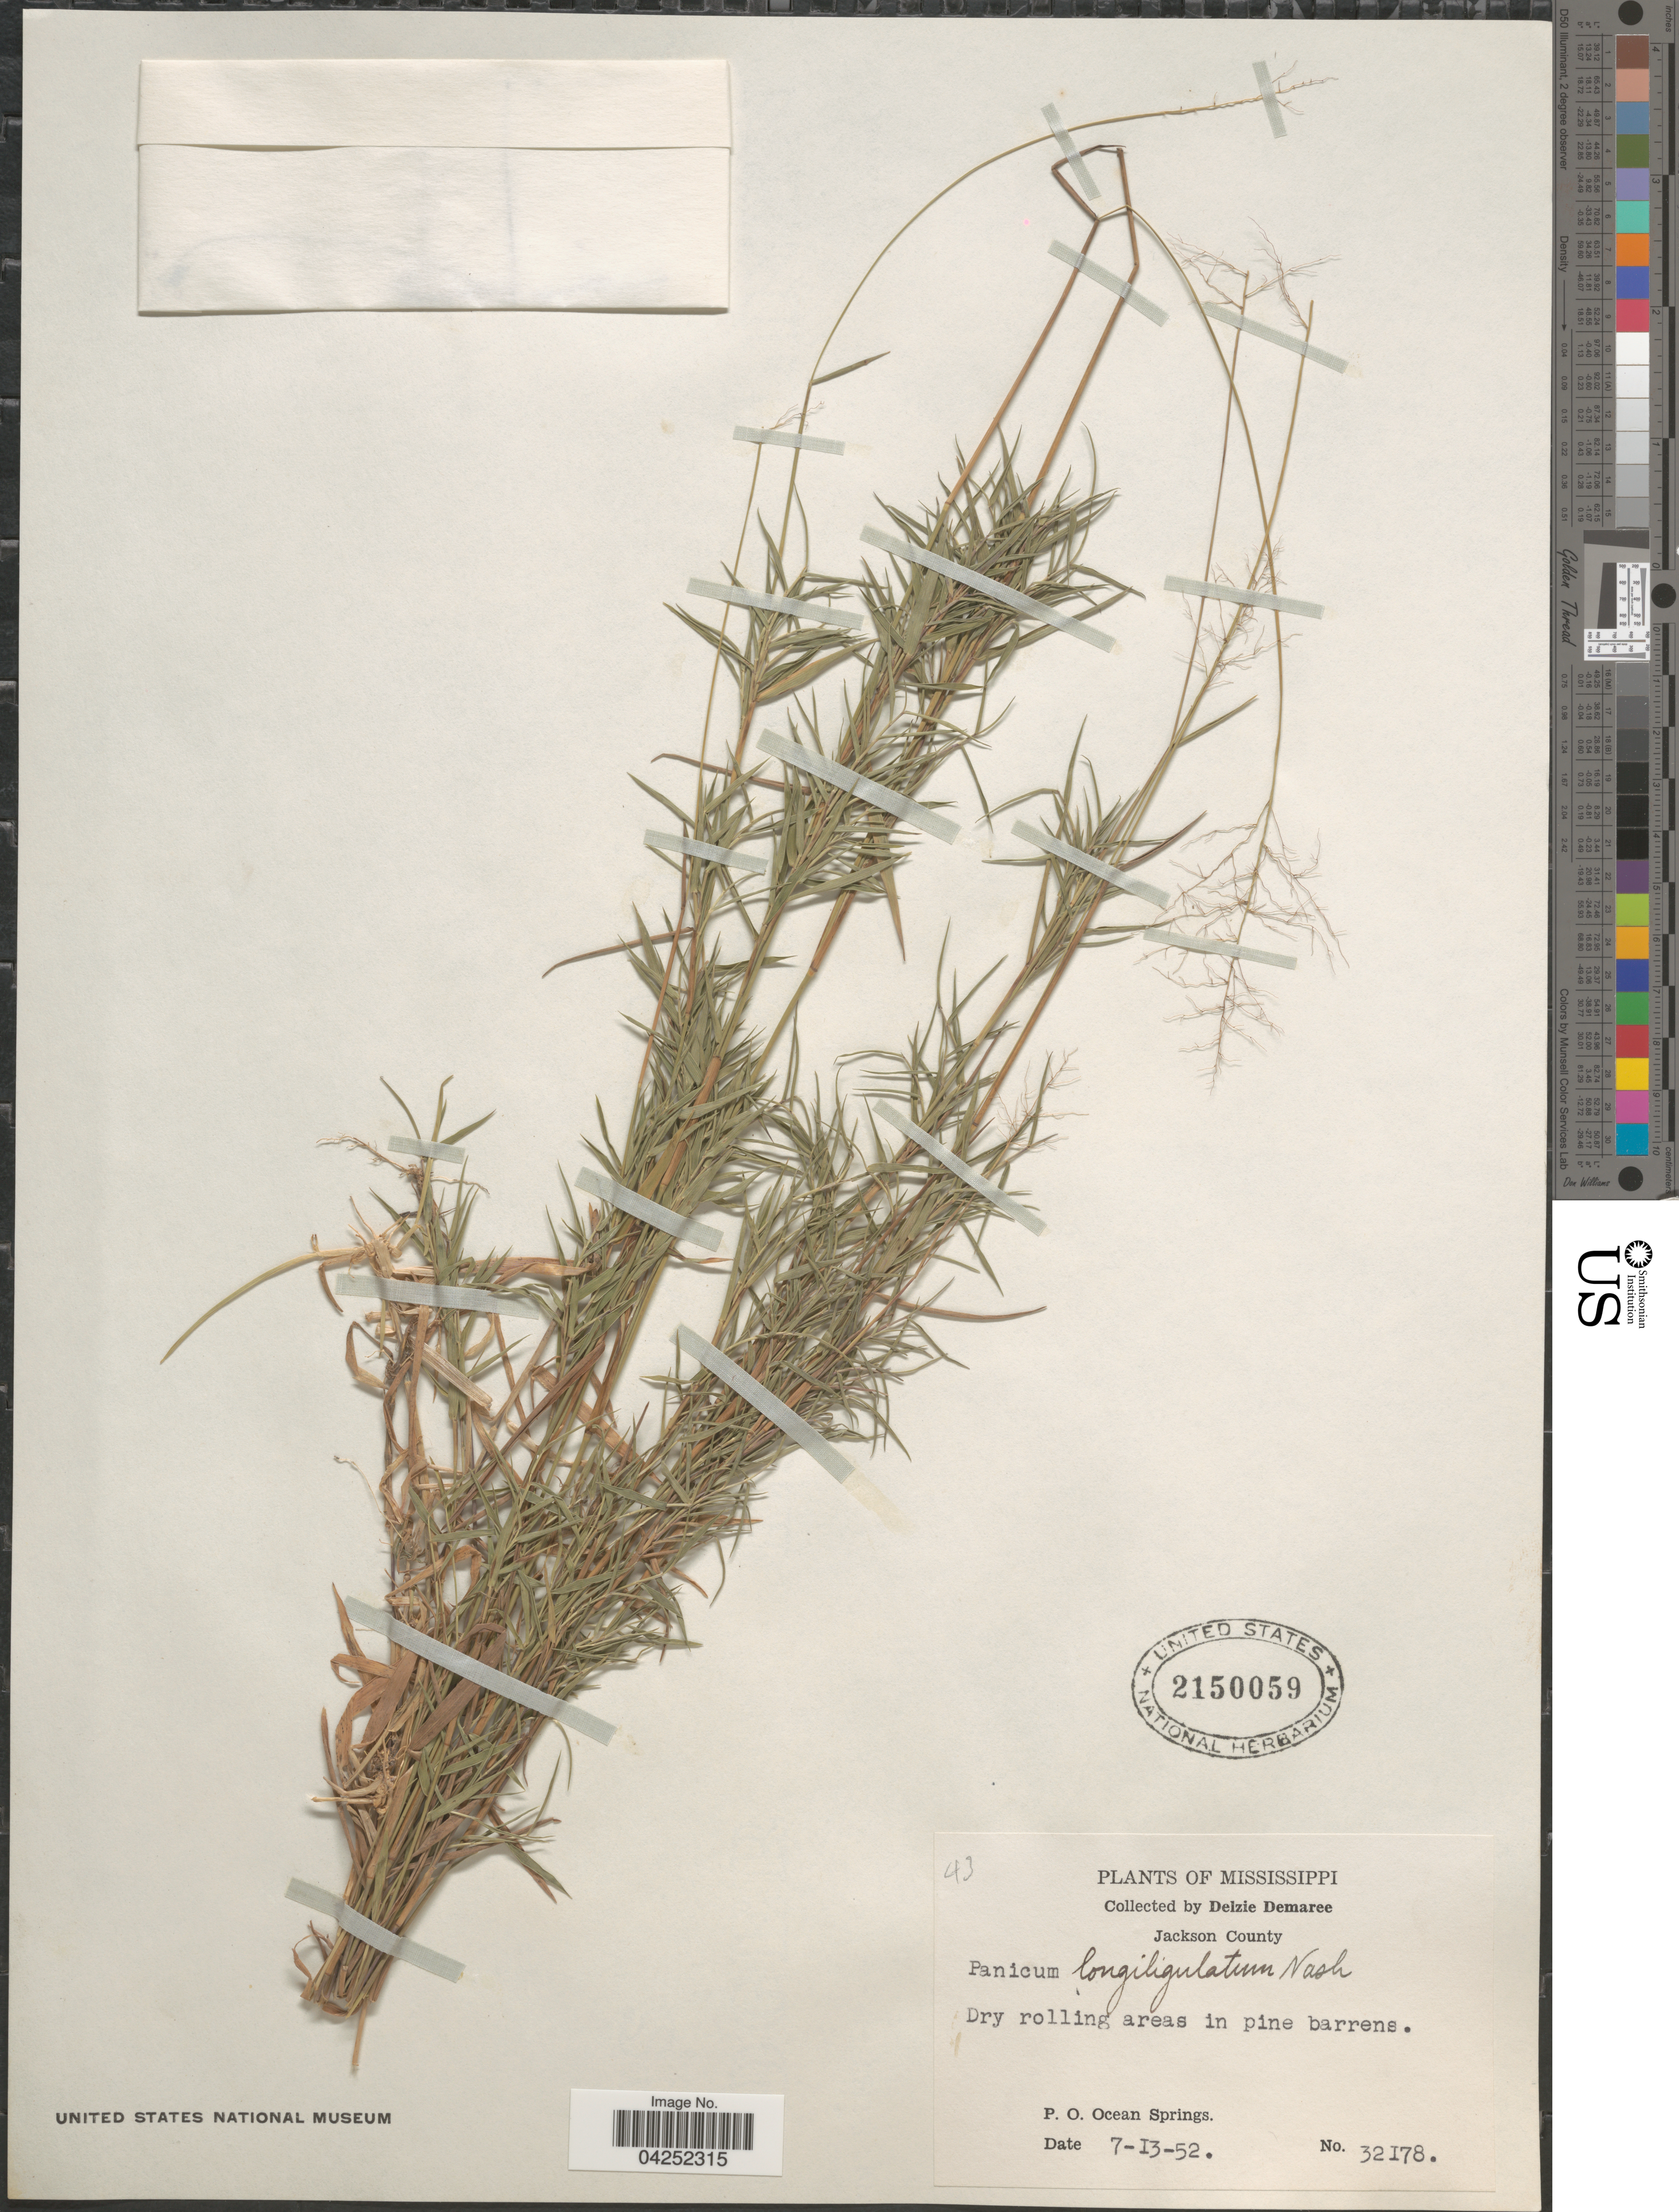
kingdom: Plantae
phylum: Tracheophyta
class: Liliopsida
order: Poales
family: Poaceae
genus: Dichanthelium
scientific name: Dichanthelium acuminatum var. longiligulatum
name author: (Nash) Gould & C.A. Clark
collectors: D. Demaree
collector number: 32178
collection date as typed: Transcribed d/m/y: 13/7/52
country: United States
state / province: Mississippi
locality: Jackson County. Dry rolling areas in pine barrens. P.O. Ocean Springs.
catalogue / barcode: US 2150059